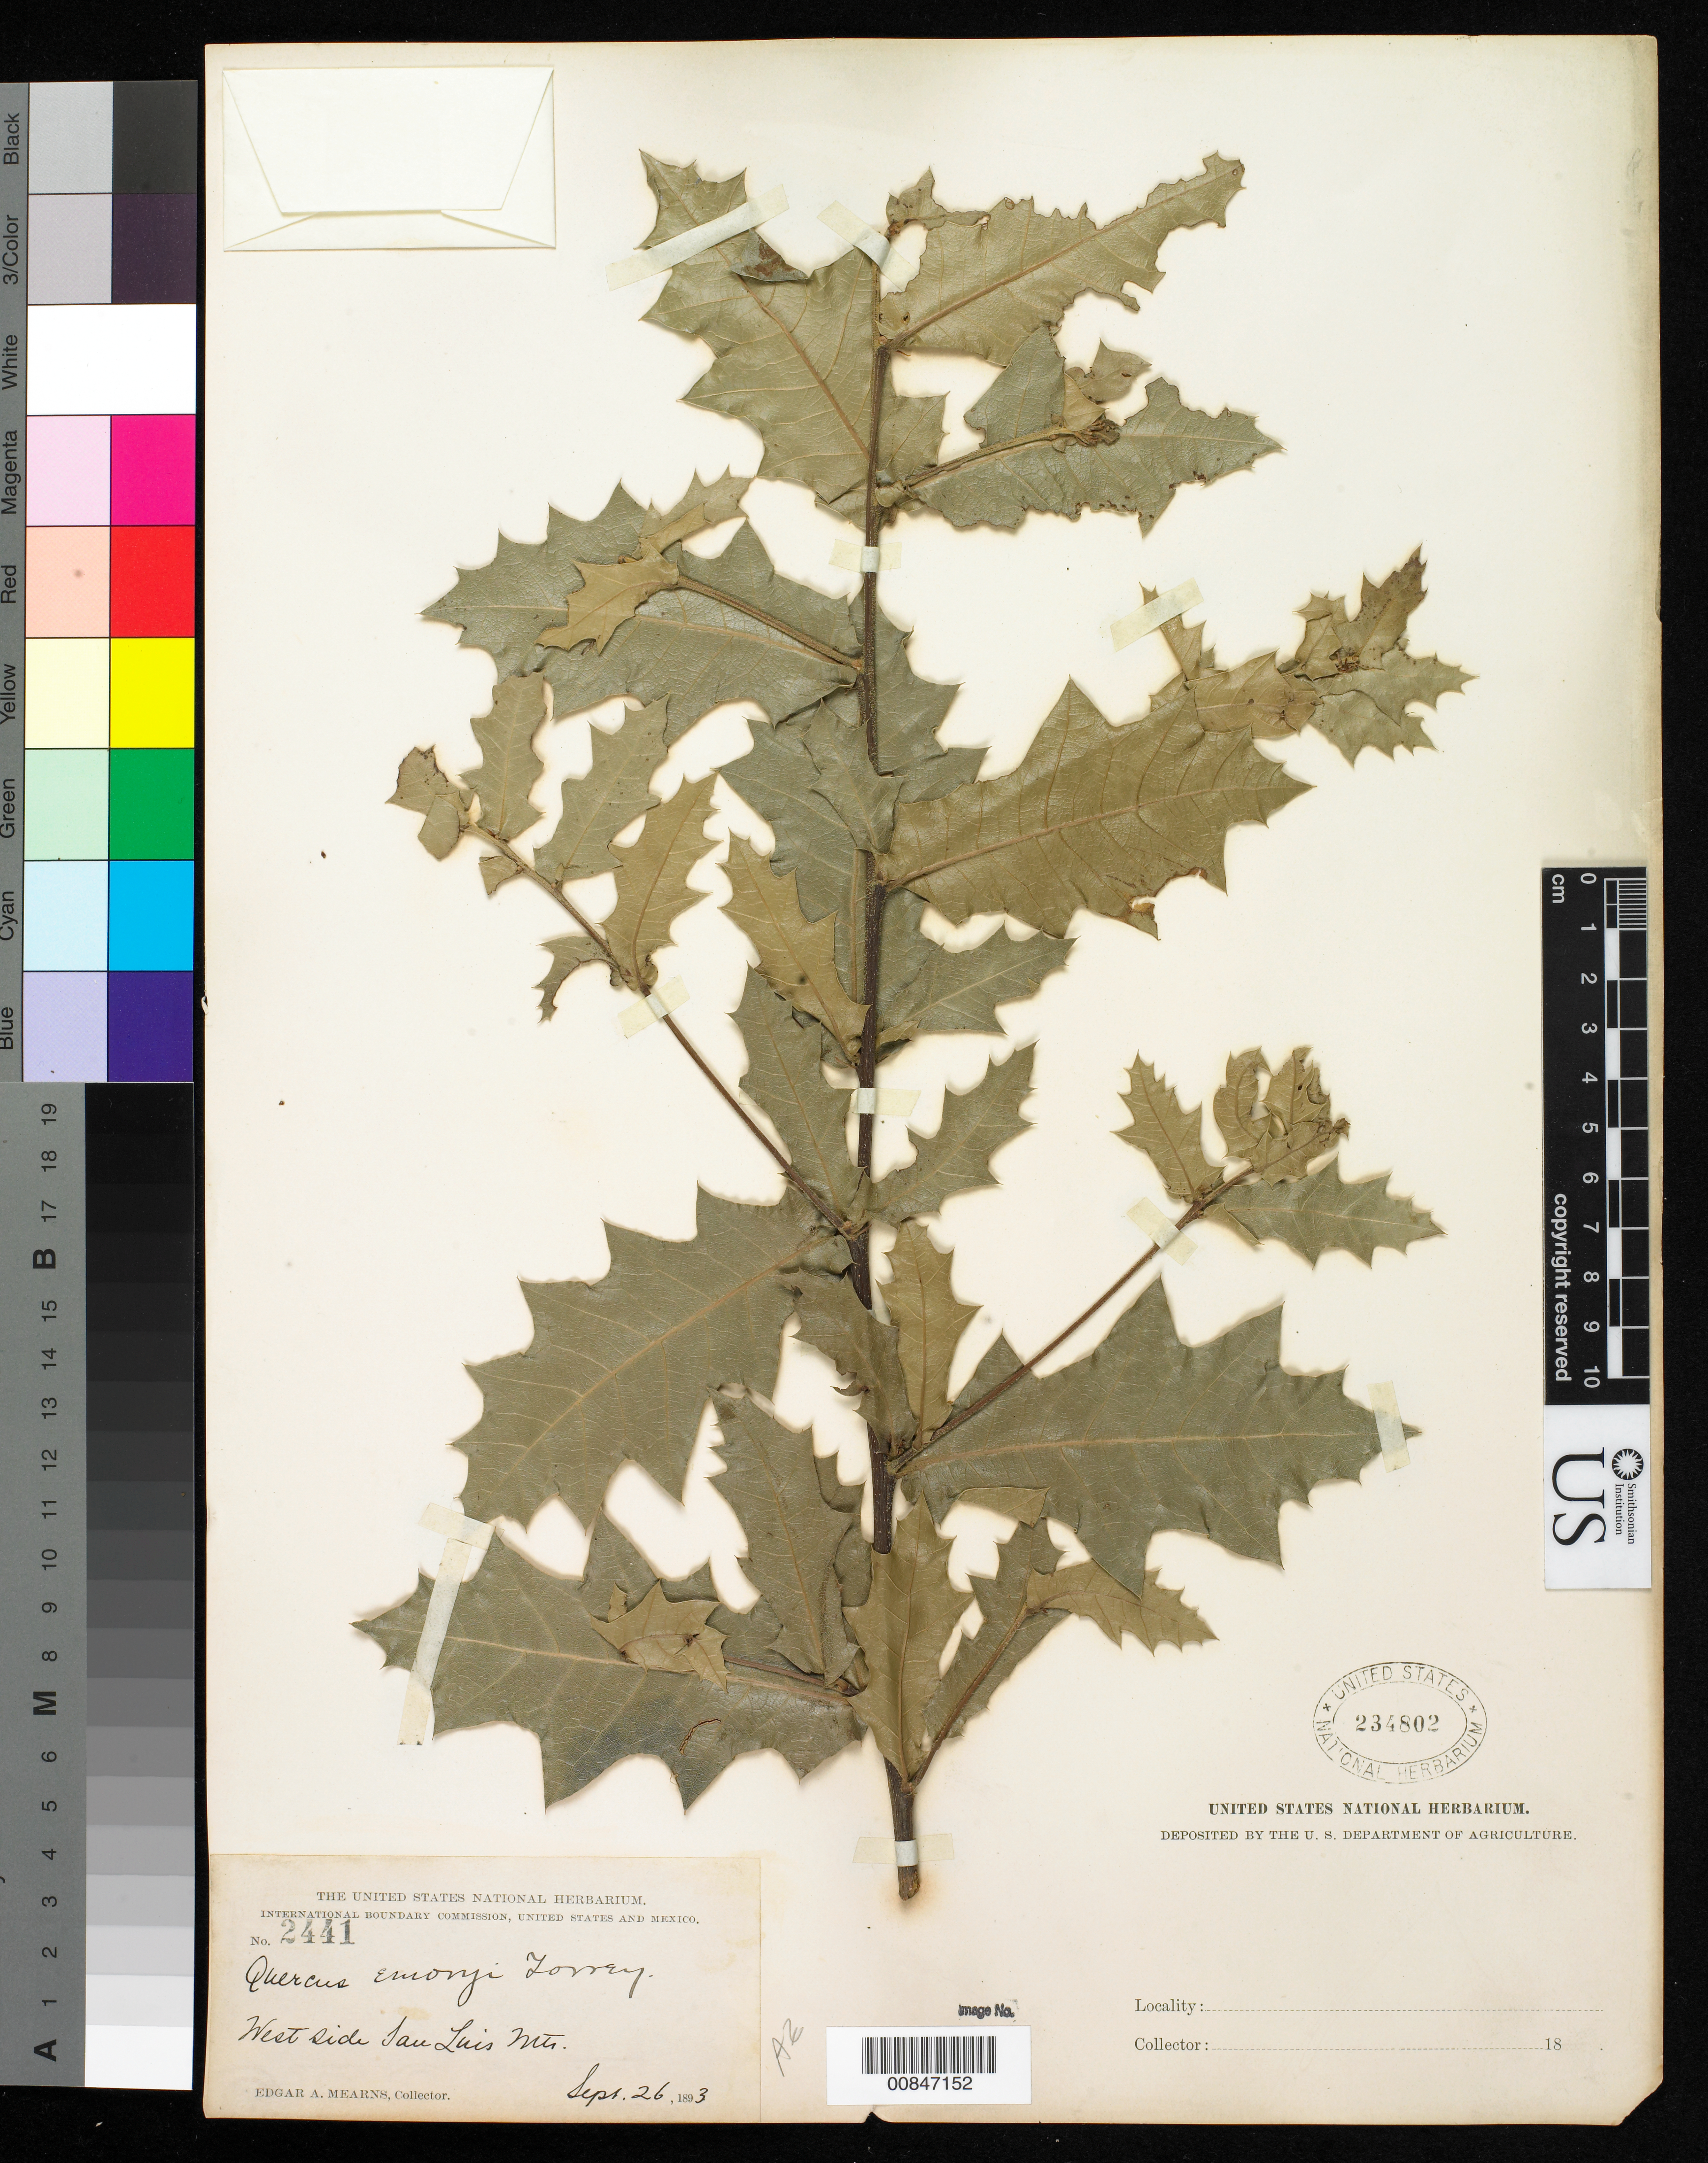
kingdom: Plantae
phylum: Tracheophyta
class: Magnoliopsida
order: Fagales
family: Fagaceae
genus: Quercus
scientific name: Quercus emoryi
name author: Torr. in Emory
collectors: E. A. Mearns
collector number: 2441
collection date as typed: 26 Sep 1893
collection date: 1893-09-26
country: United States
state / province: Arizona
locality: West side of San Luis Mts.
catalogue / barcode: US 234802